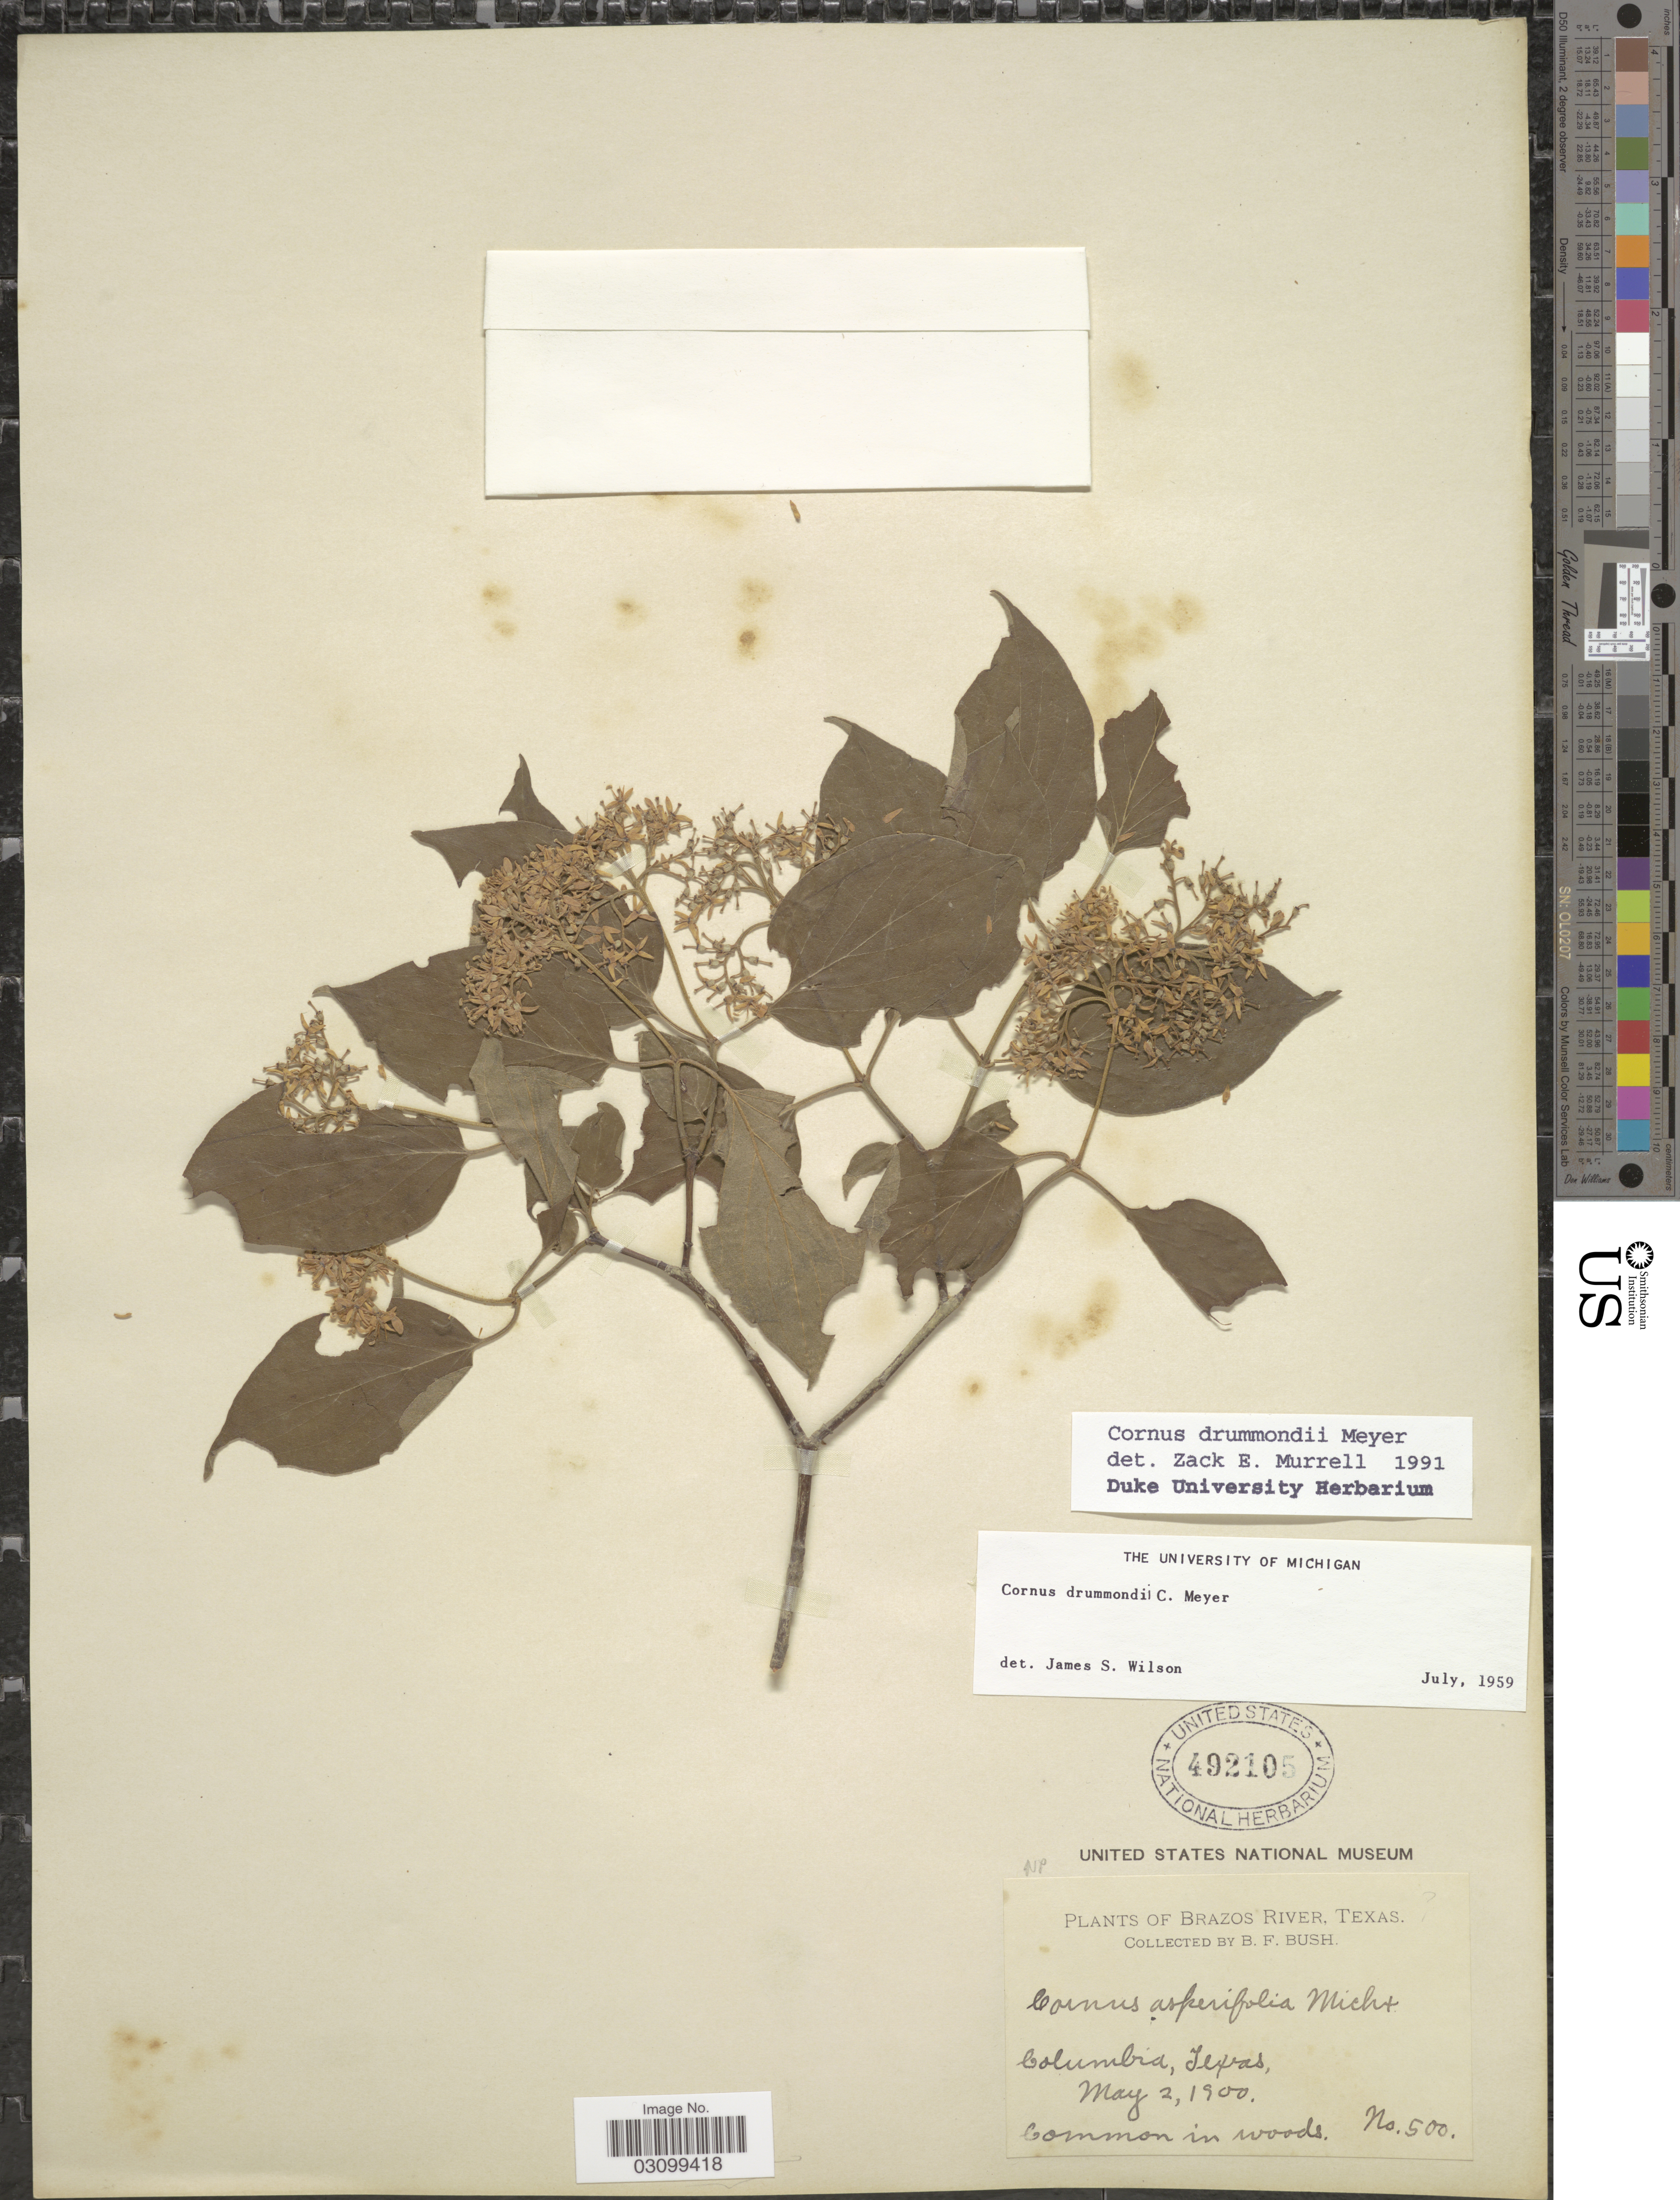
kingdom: Plantae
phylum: Tracheophyta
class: Magnoliopsida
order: Cornales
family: Cornaceae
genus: Cornus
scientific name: Cornus drummondii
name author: C.A. Mey.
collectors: B. F. Bush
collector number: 500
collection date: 1900-05-02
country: United States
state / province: Texas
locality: Brazos River. Columbia.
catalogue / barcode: US 492105